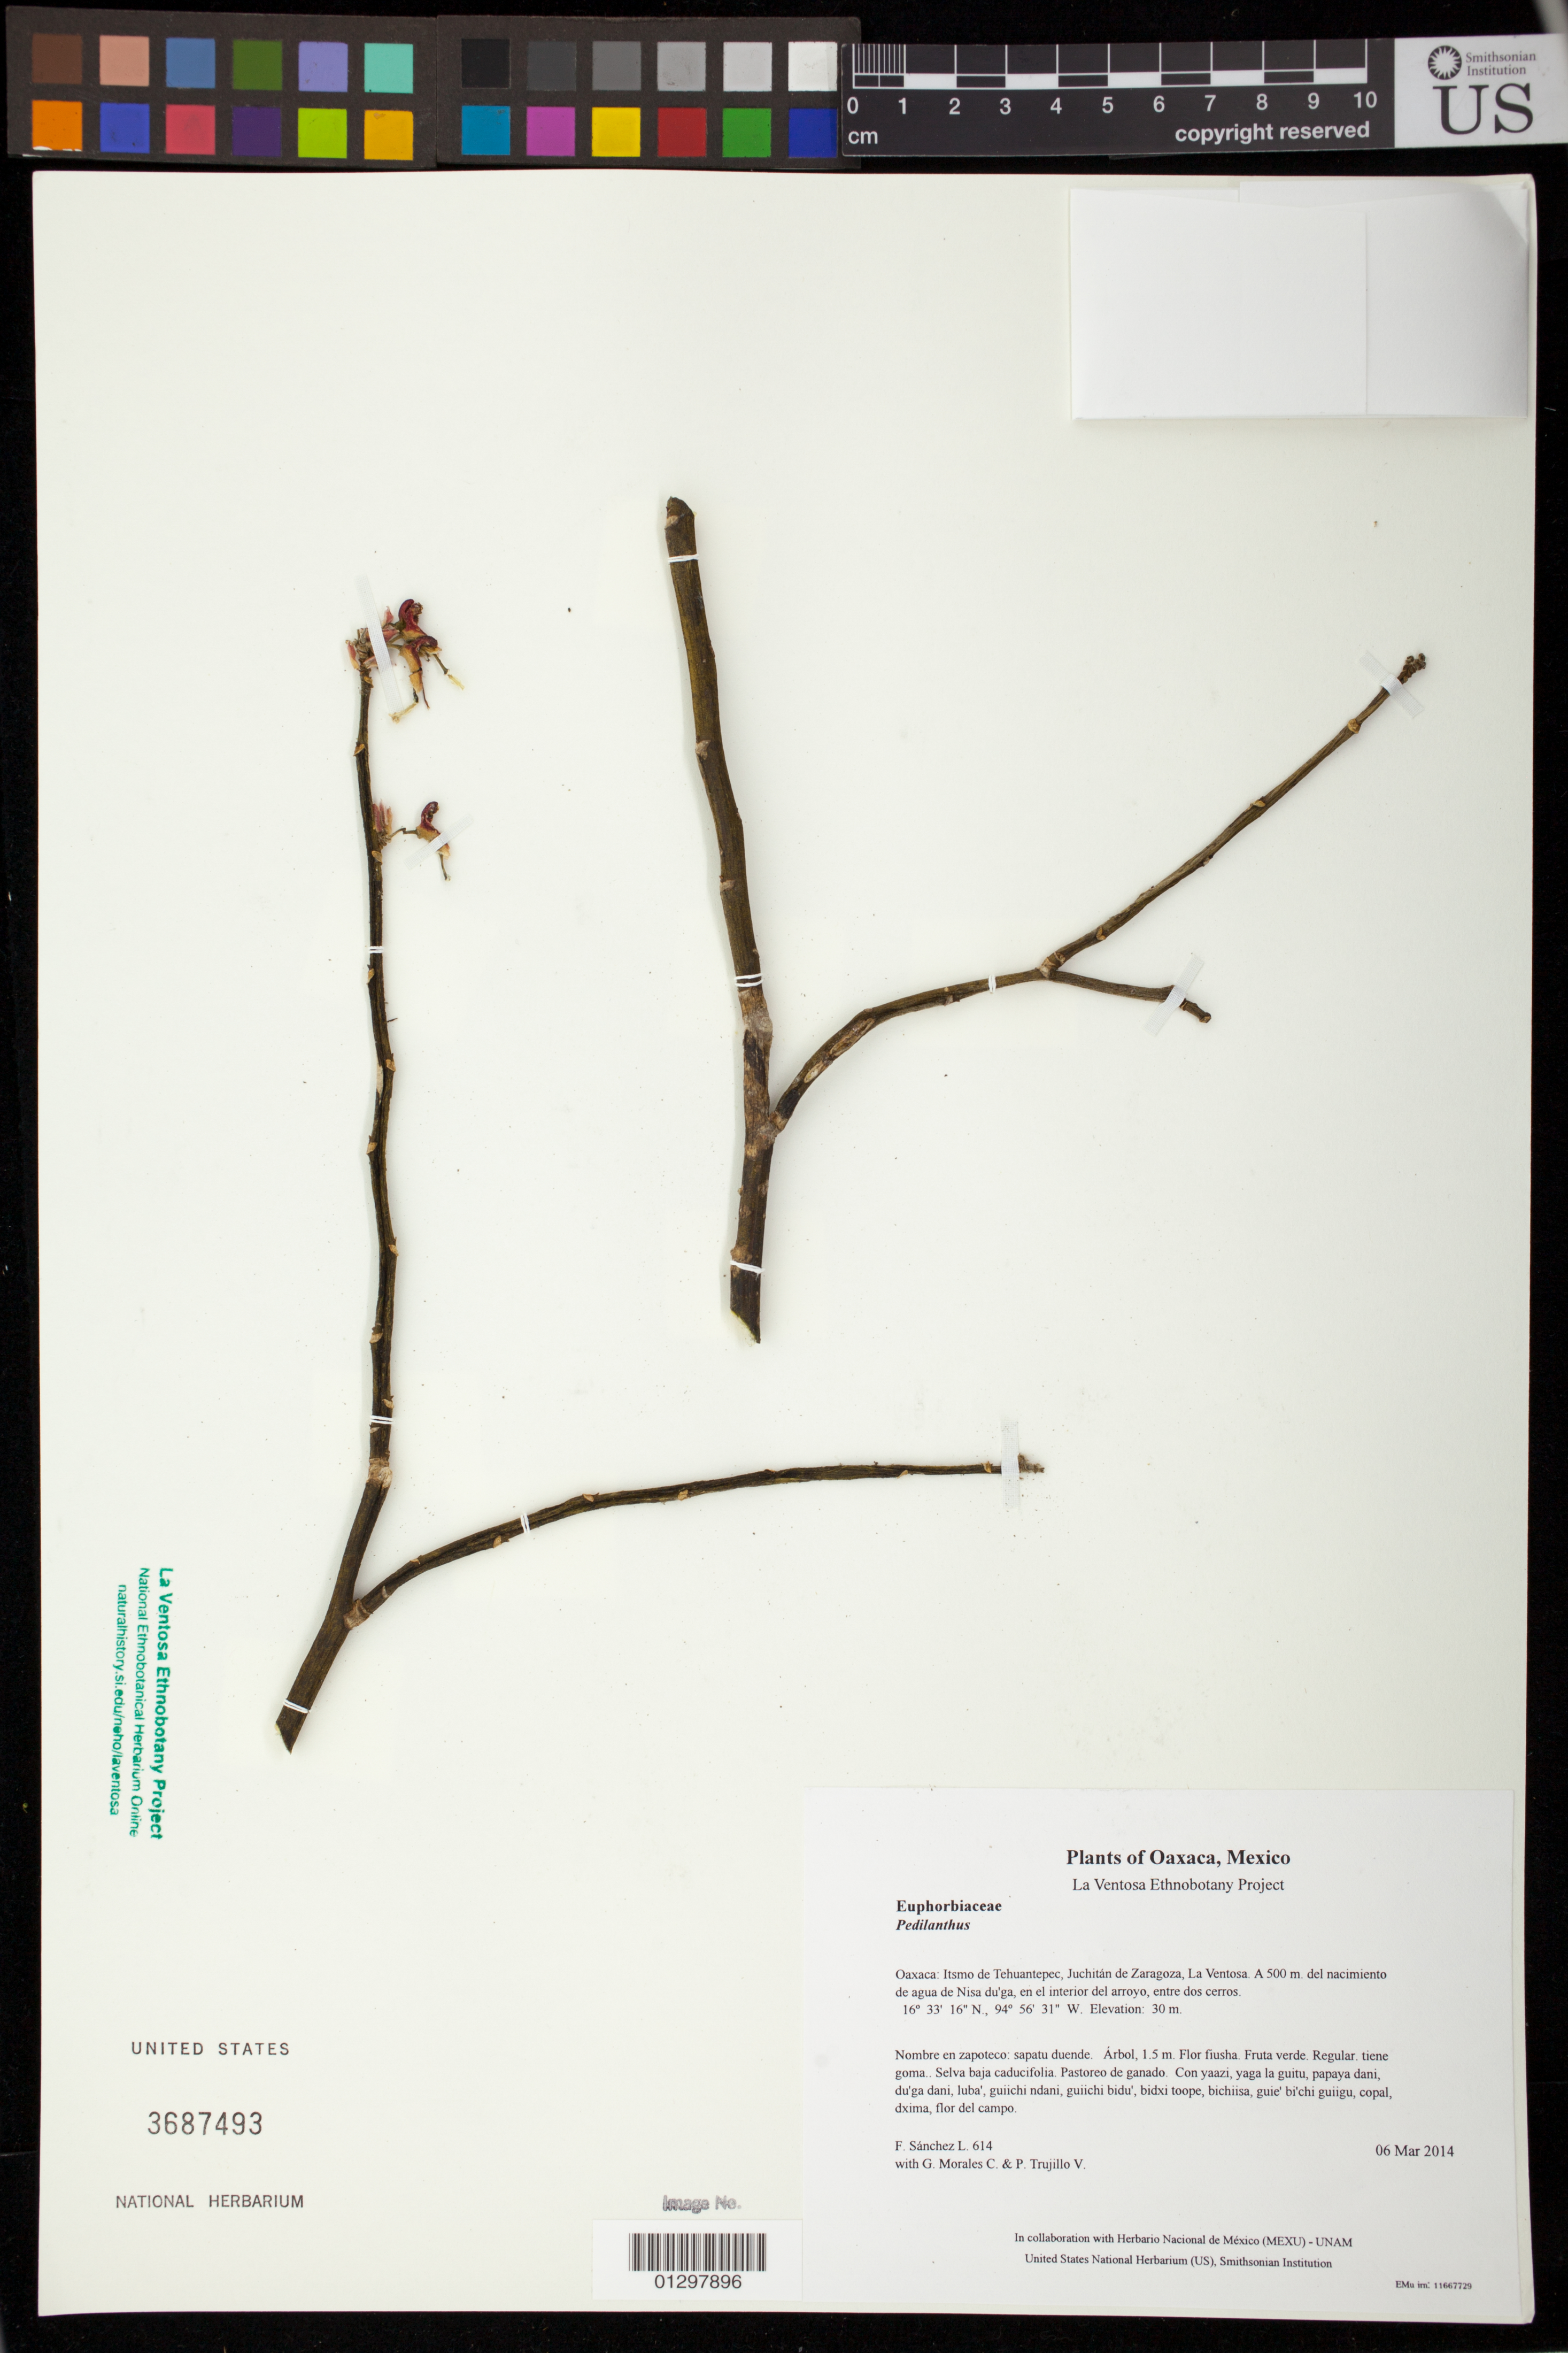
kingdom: Plantae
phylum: Tracheophyta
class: Magnoliopsida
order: Malpighiales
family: Euphorbiaceae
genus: Euphorbia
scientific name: Euphorbia cymbifera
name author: (Schltdl.) V.W. Steinm.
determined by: Martínez Gordillo, M.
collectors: F. Sánchez L., G. Morales C. & P. Trujillo V.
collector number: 614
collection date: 2014-03-06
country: Mexico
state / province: Oaxaca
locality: Itsmo de Tehuantepec, Juchitán de Zaragoza, La Ventosa. A 500 m. del nacimiento de agua de Nisa du'ga, en el interior del arroyo, entre dos cerros.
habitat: Selva baja caducifolia. Pastoreo de ganado.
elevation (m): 30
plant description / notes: JEBOT, MEXU, SERO, US; Yaga tini. 1.5 m. Guie' fiusha. Cuaananaxhi naga'. Nuu.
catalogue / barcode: US 3687493